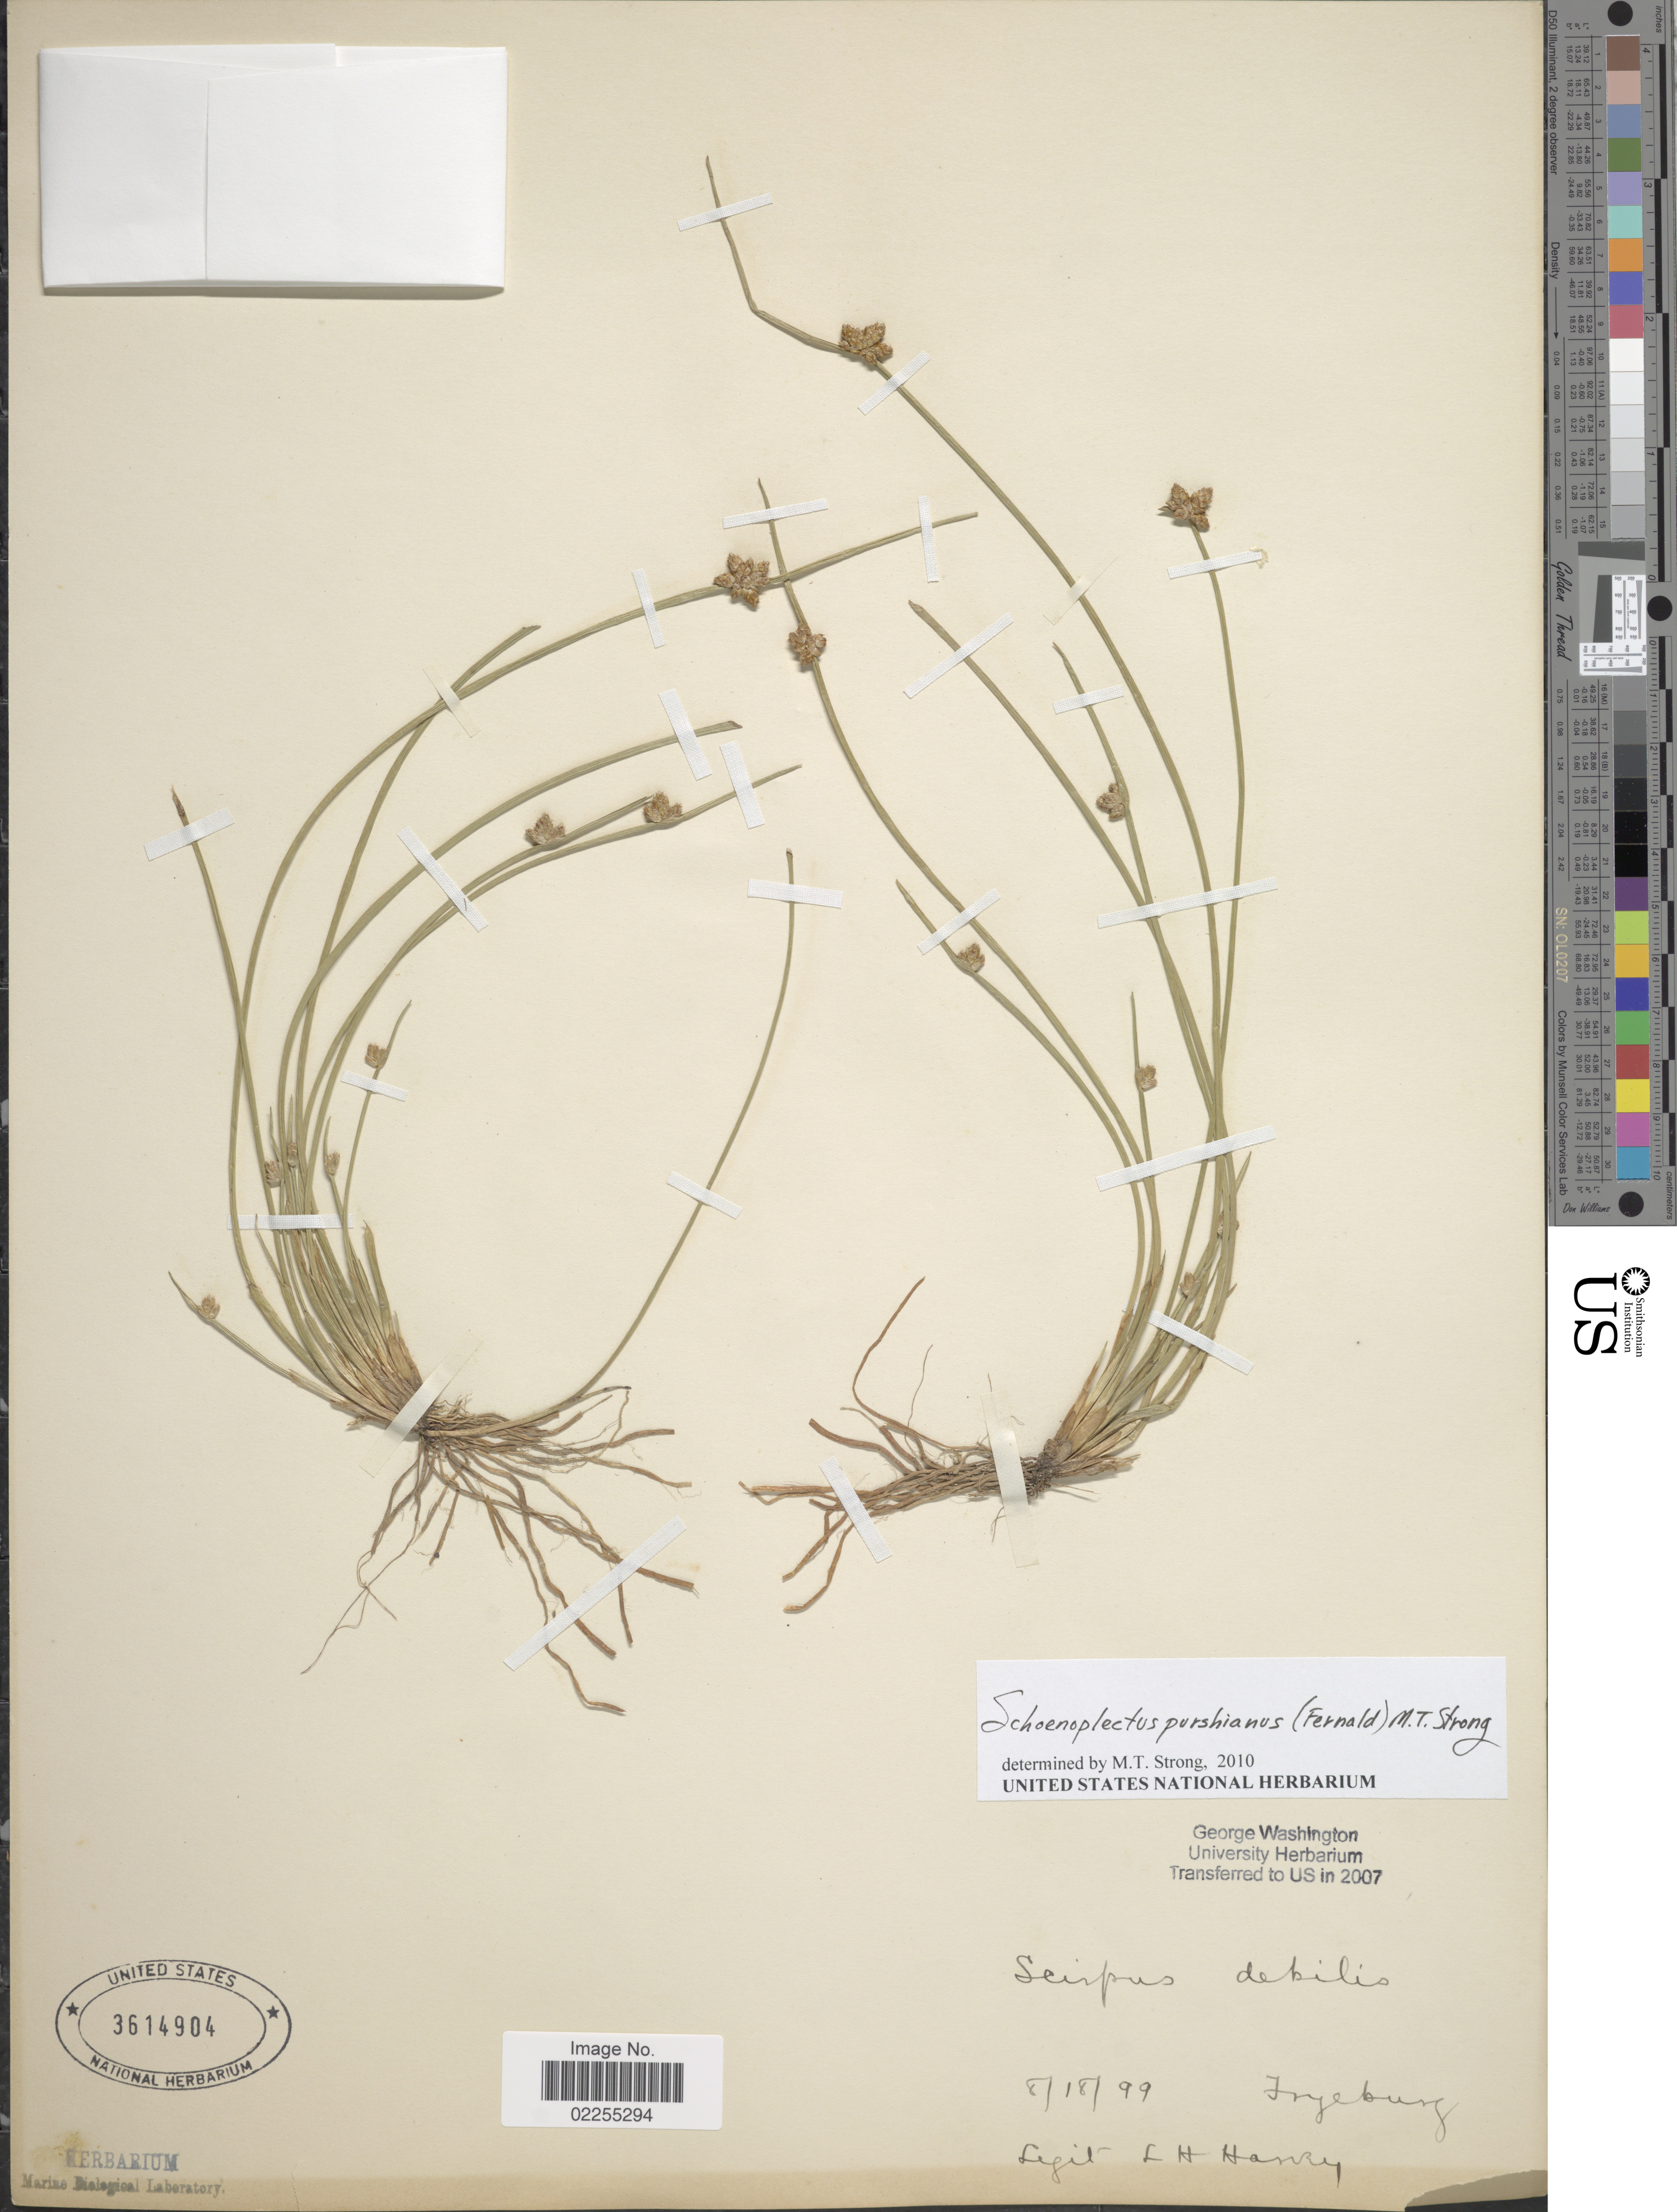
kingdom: Plantae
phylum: Tracheophyta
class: Liliopsida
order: Poales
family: Cyperaceae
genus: Schoenoplectus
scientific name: Schoenoplectus purshianus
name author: (Fernald) M.T. Strong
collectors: L. Hanry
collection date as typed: Transcribed d/m/y: 18/8/99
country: United States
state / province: Maine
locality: Fryeburg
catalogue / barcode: US 3614904